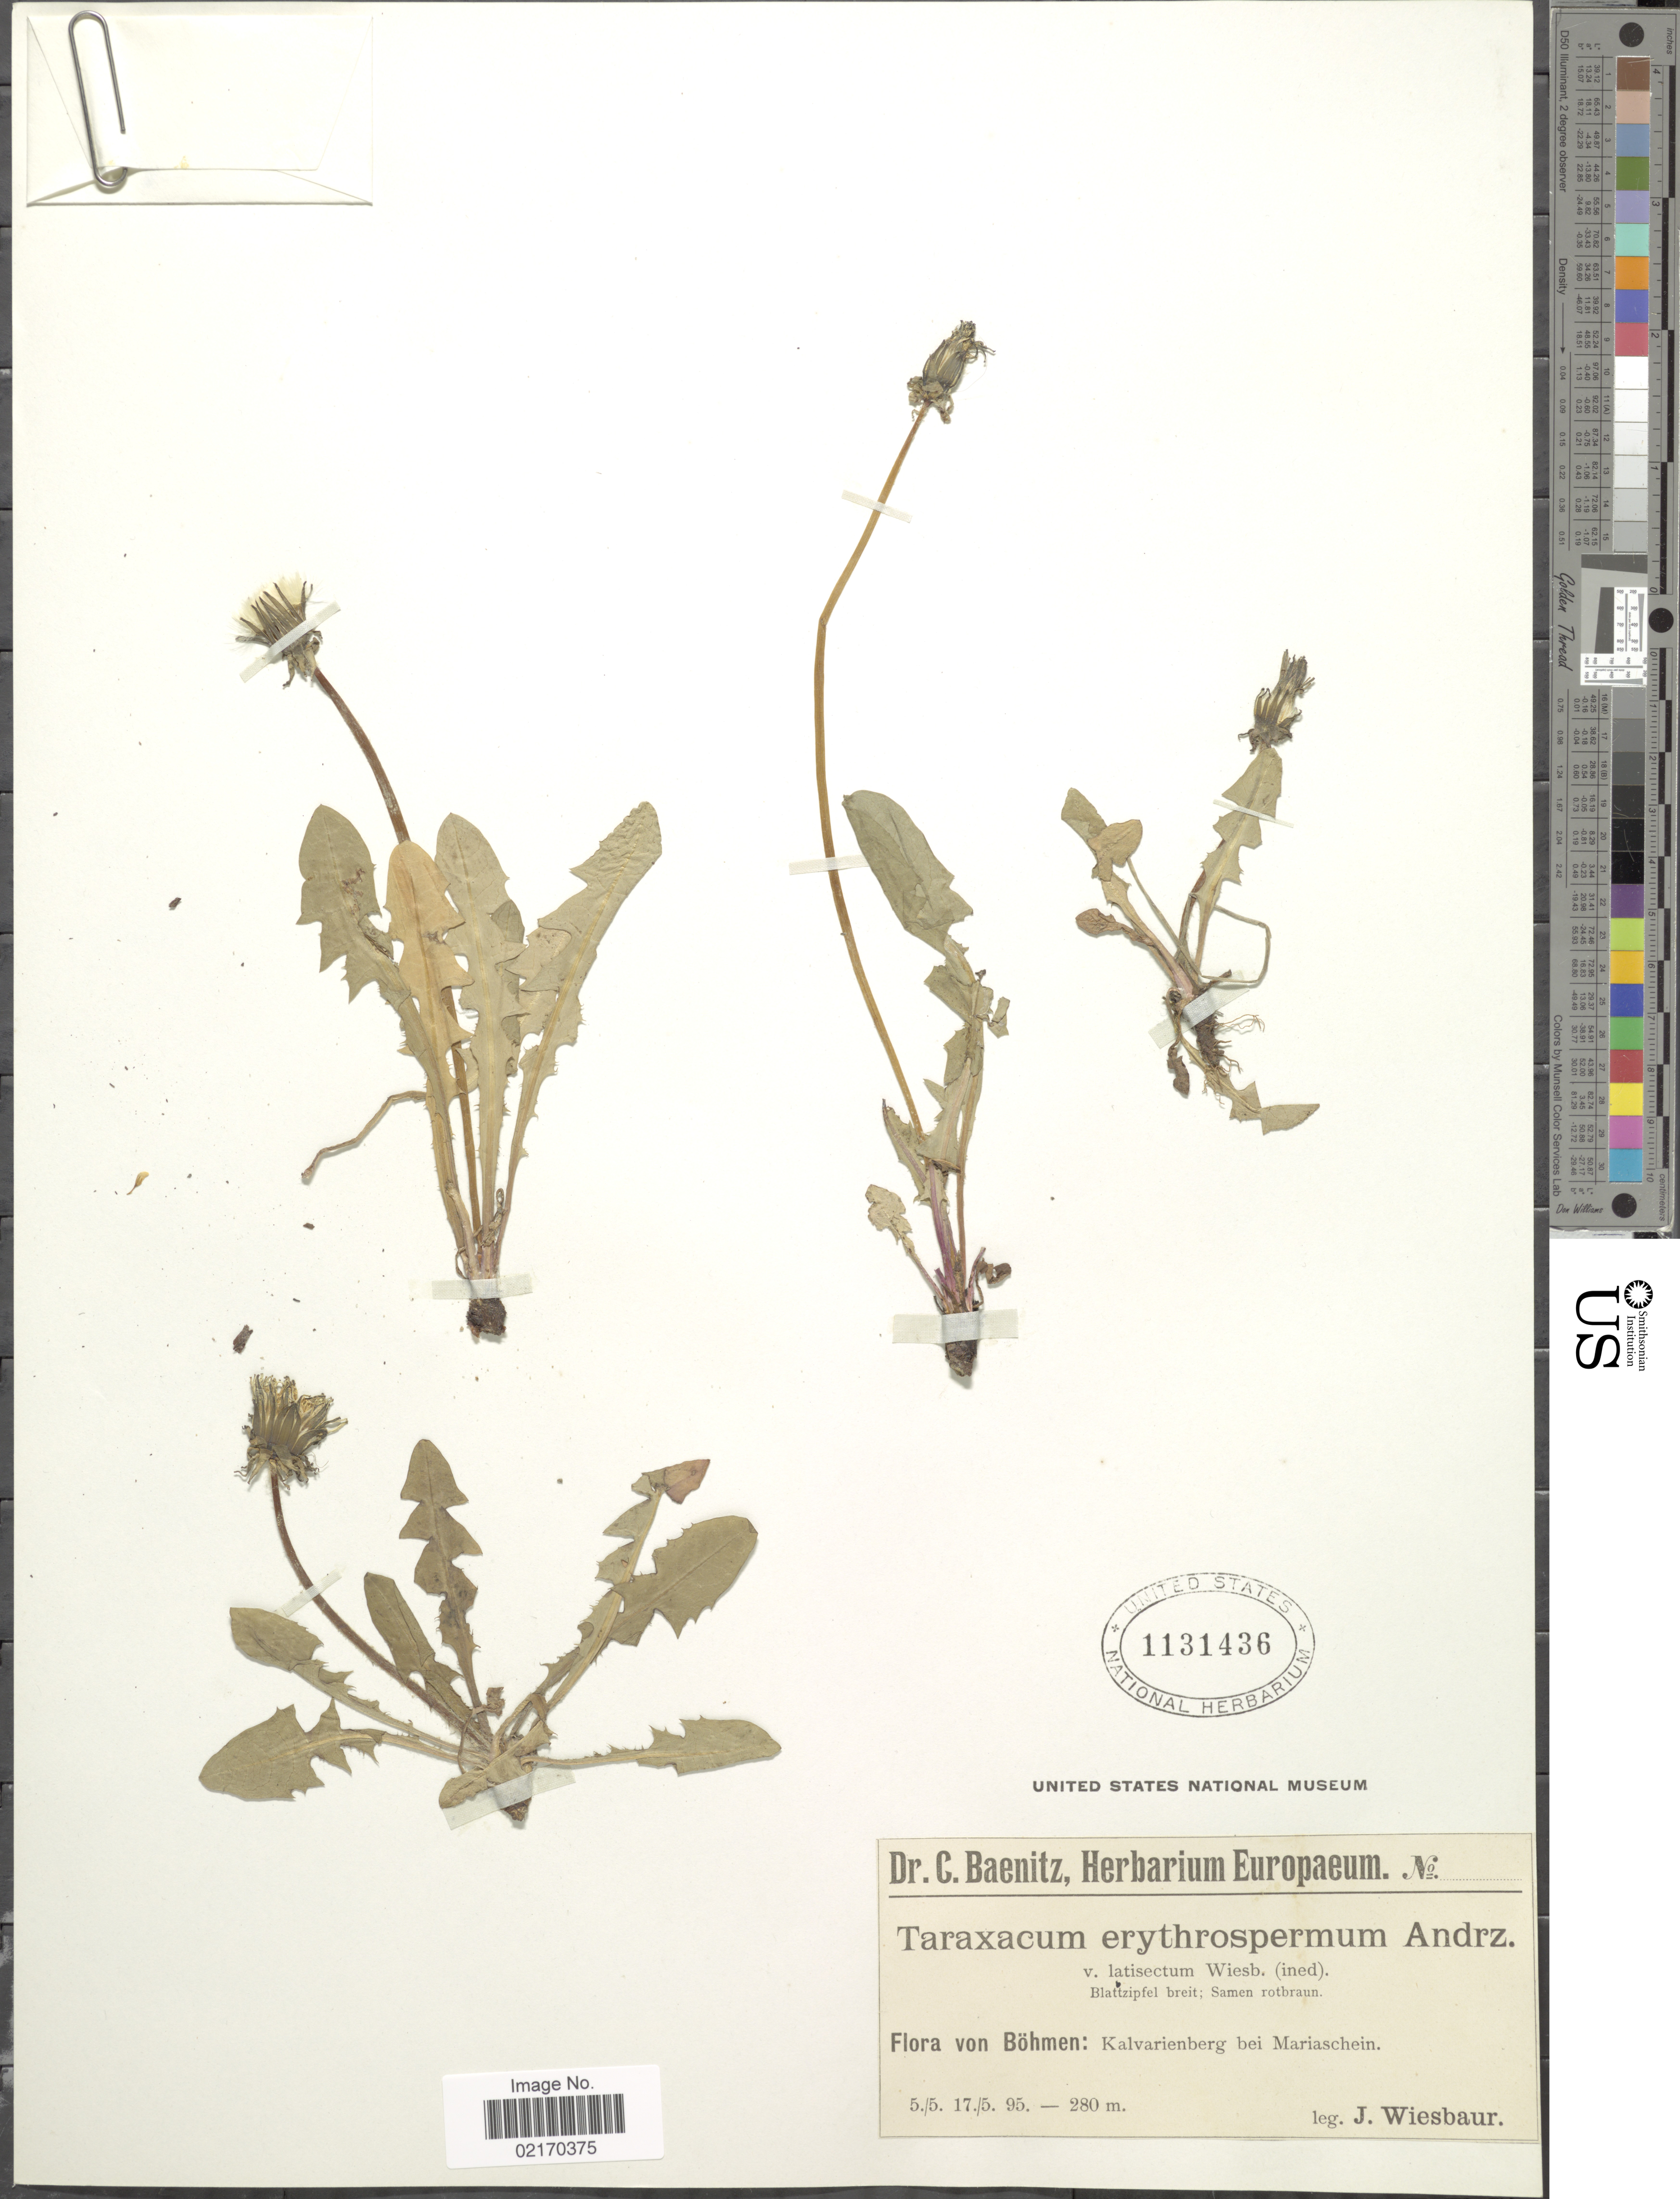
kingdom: Plantae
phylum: Tracheophyta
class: Magnoliopsida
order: Asterales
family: Asteraceae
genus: Taraxacum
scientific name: Taraxacum erythrospermum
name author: Andrz. ex Besser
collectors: J. Wiesbaur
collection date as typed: Transcribed d/m/y: 5/5/95 to 17/5/95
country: Czechia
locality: Bohmen: Kalvarienberg bei Mariaschein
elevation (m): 280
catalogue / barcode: US 1131436